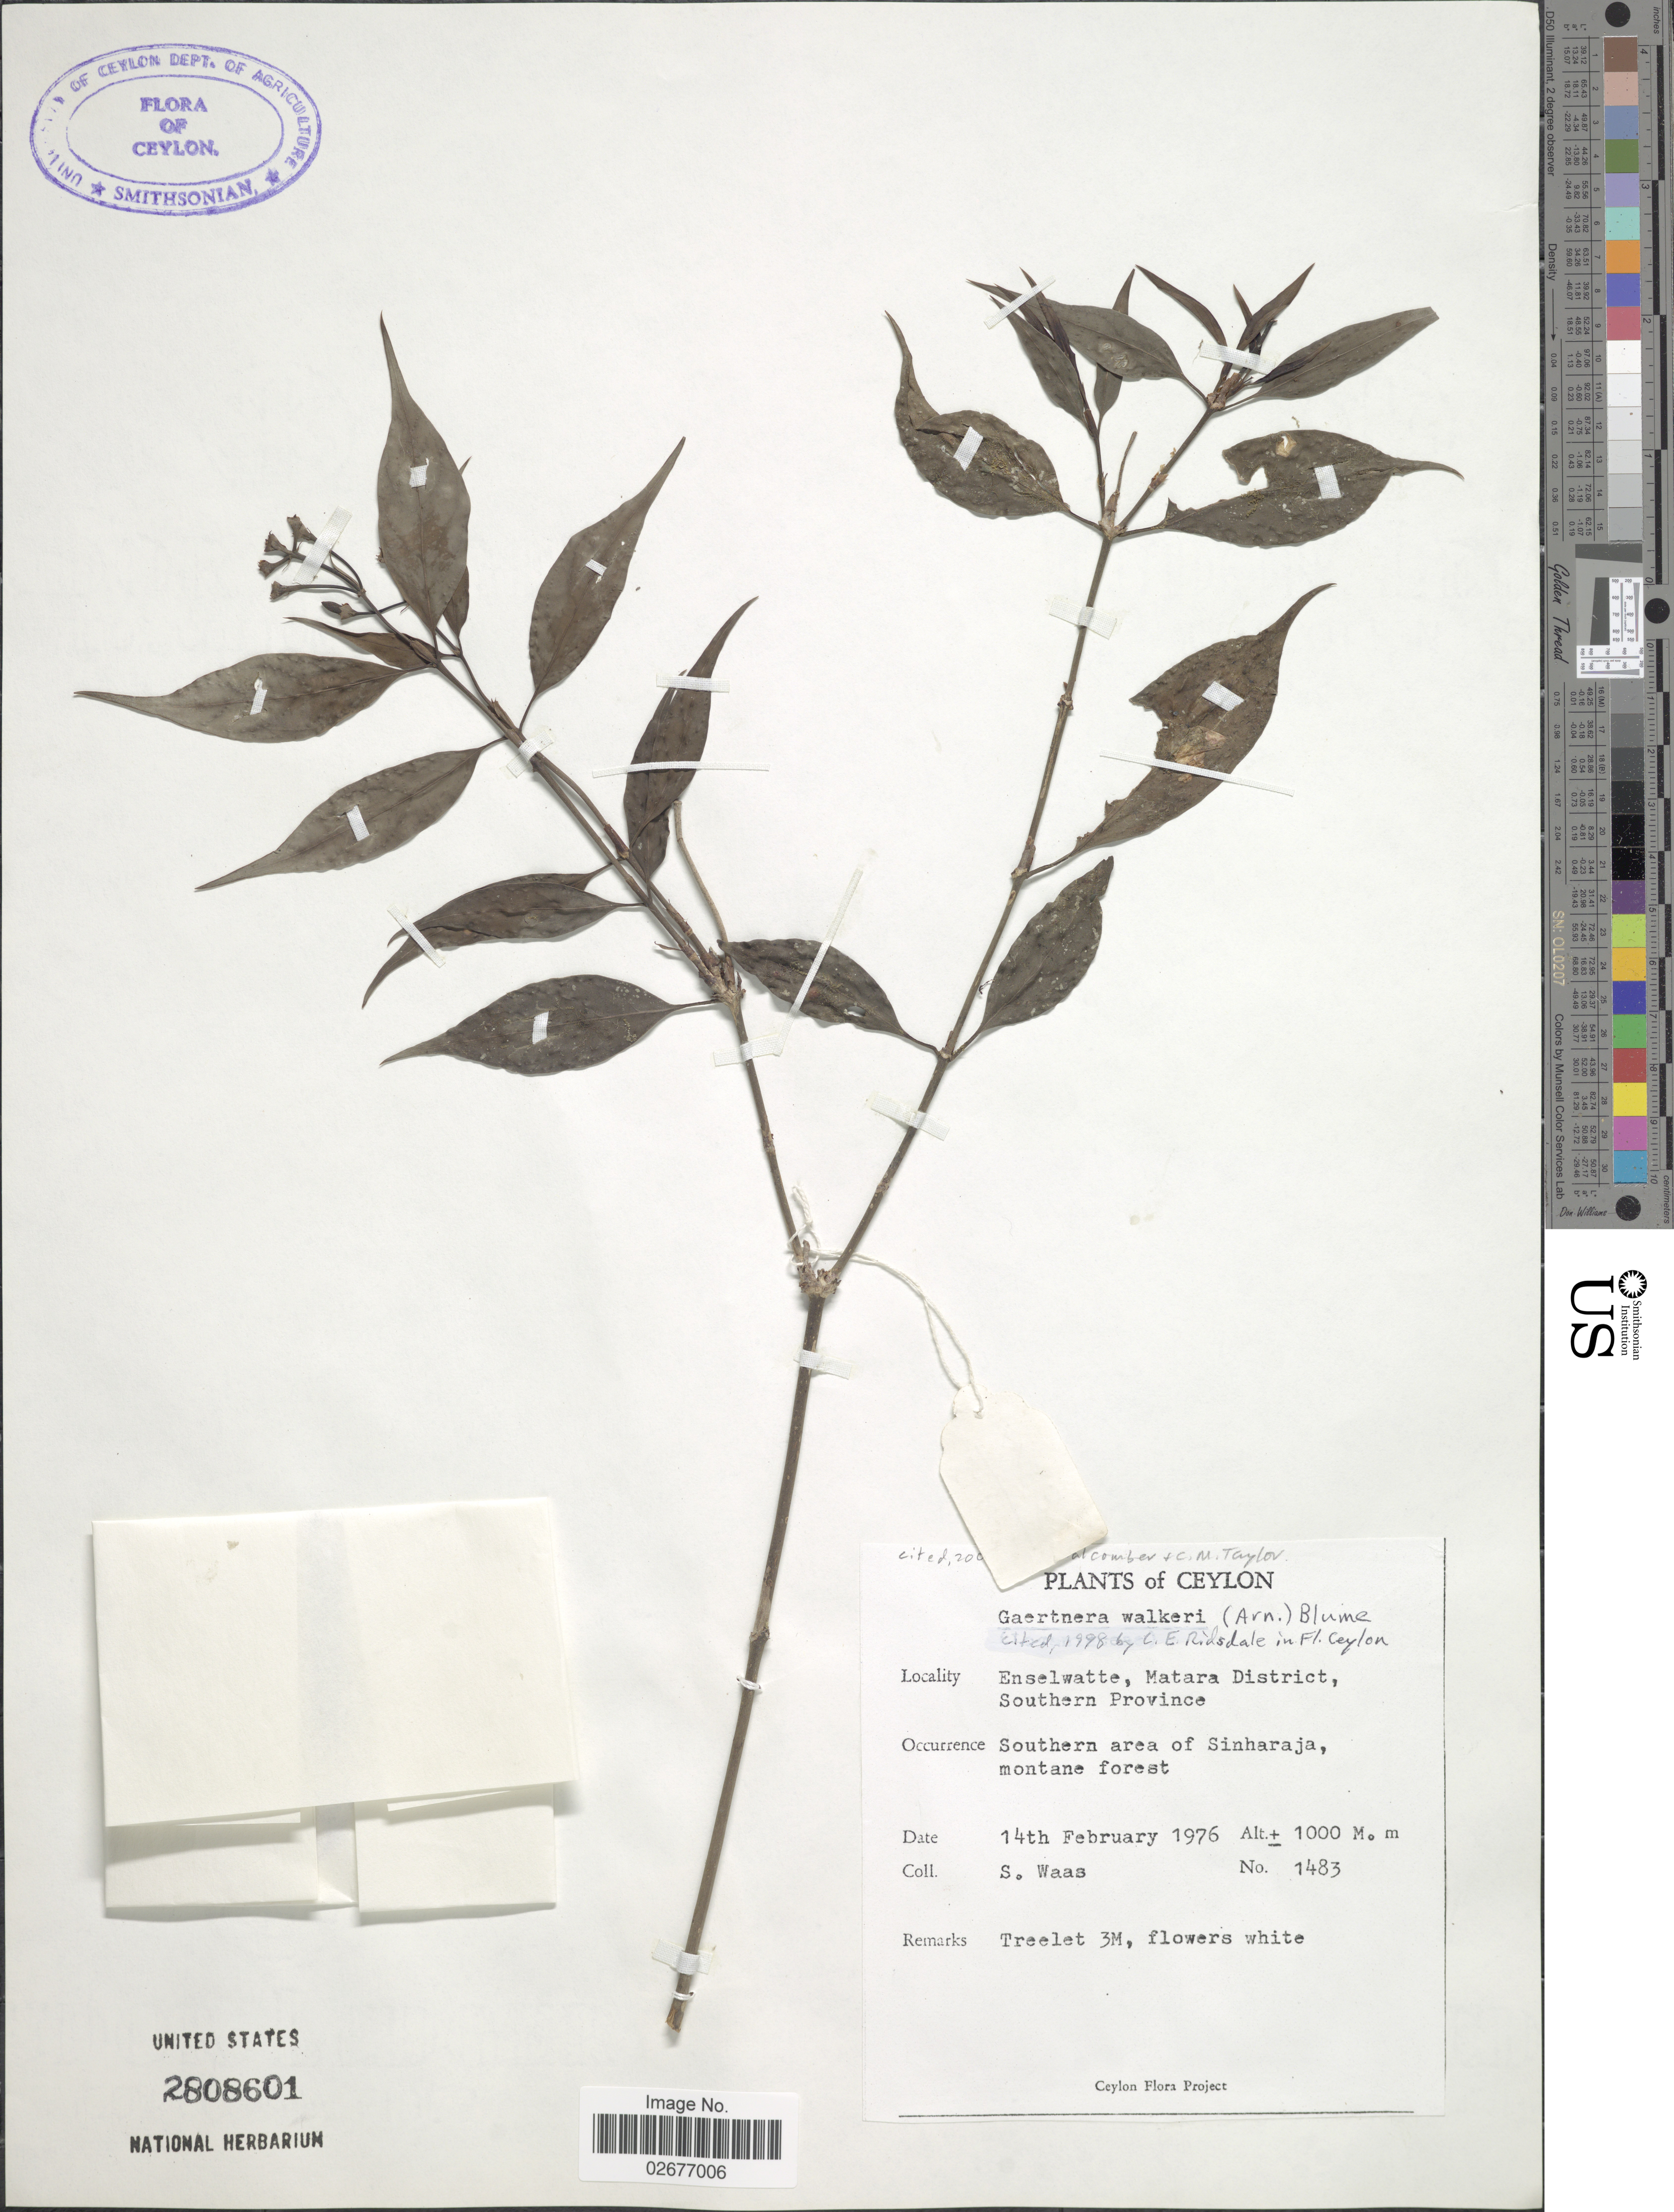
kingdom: Plantae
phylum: Tracheophyta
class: Magnoliopsida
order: Gentianales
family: Rubiaceae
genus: Gaertnera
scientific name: Gaertnera walkeri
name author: (Arn.) Blume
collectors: S. Waas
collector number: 1483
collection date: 1976-02-14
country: Sri Lanka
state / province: Southern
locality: Enselwatte, Matara District, Southern Province, Ceylon, Southern area of Sinharaja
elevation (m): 1000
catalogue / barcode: US 2808601